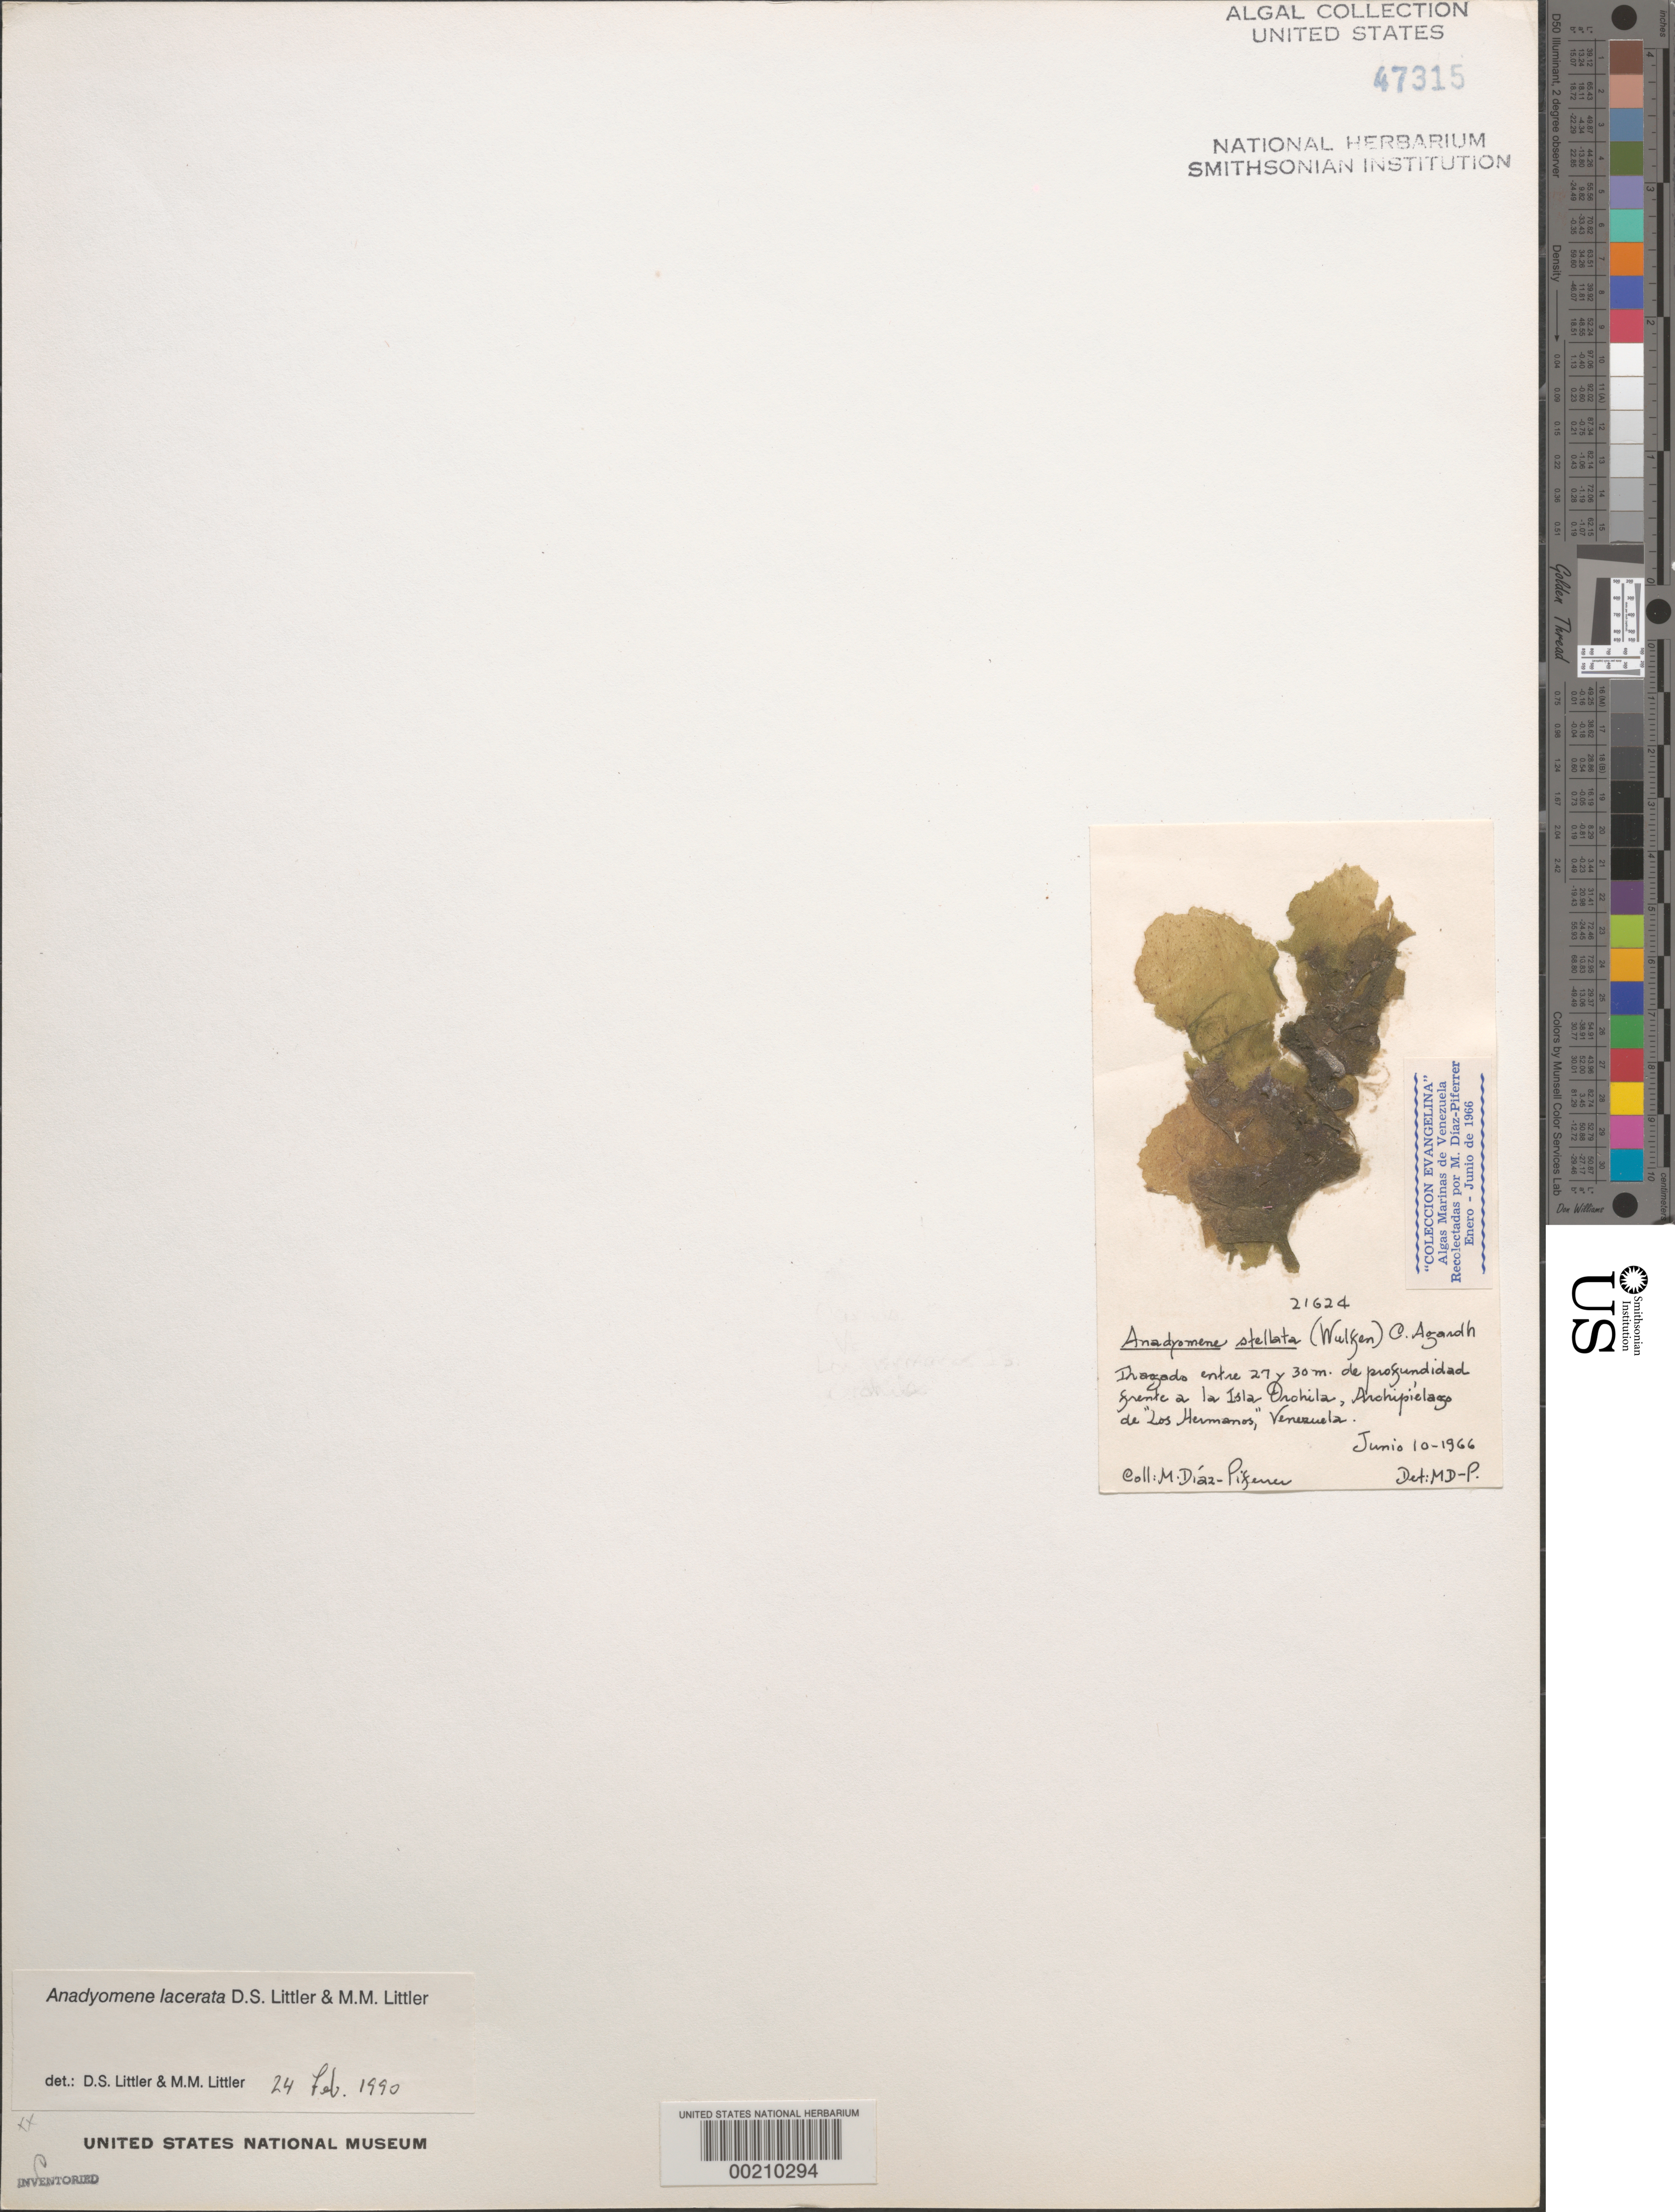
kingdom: Plantae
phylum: Chlorophyta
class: Ulvophyceae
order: Cladophorales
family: Anadyomenaceae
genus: Anadyomene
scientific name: Anadyomene lacerata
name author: D.S. Littler & Littler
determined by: Littler, D. S.; Littler, M. M.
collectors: M. Diaz-Piferrer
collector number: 21624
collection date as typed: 10 Jun 1966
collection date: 1966-06-10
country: Venezuela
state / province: Nueva Esparta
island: Isla La Orquilla [Isla Orchilla]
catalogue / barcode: US 47315